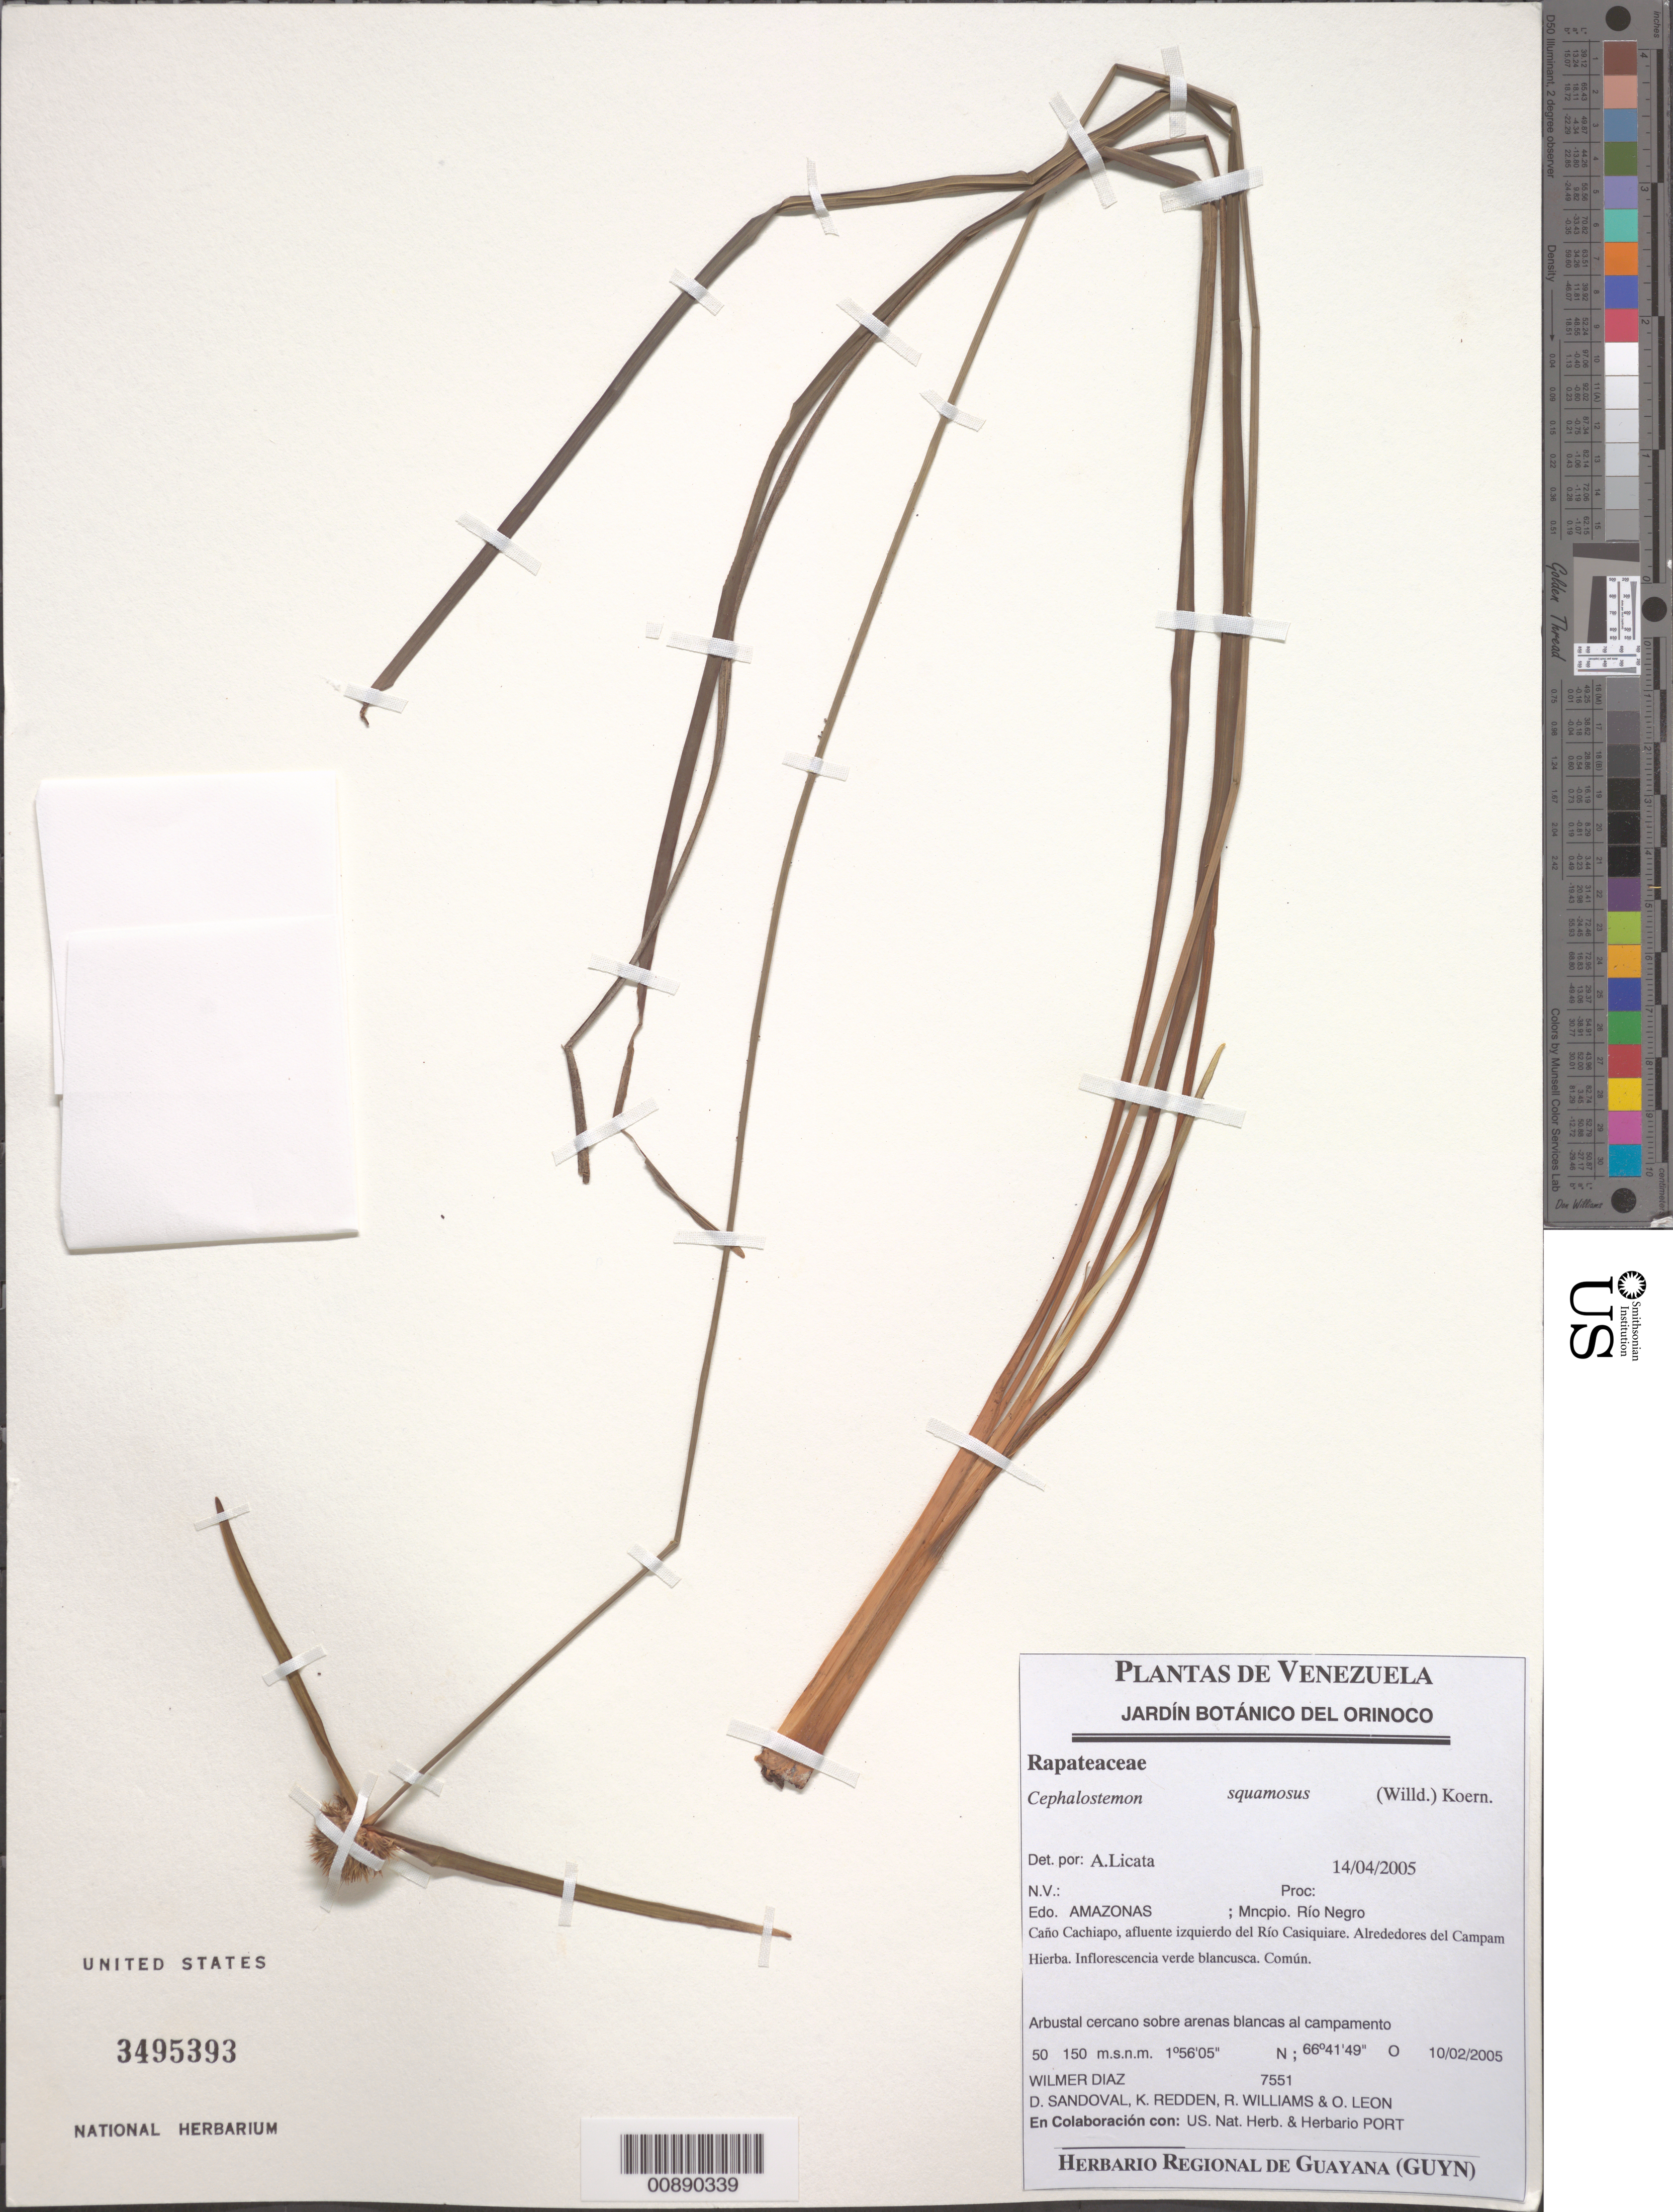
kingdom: Plantae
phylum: Tracheophyta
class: Liliopsida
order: Poales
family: Rapateaceae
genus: Cephalostemon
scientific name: Cephalostemon squamosus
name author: (Willd.) Körn.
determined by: Licata, A., (PORT), Univ. Nac. Exp. de los Llanos Ezequiel Zamora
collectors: W. Díaz P., D. Sandoval, K. M. Redden, R. Williams & O. León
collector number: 7551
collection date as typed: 10-Feb-05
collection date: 2005-02-10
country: Venezuela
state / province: Amazonas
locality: Mun. Río Negro, Caño Cachiapo, afluente del Río Casiquaire, alrededores del Campamento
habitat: Arbustal cercano sobre arenas blancas el campamento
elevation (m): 50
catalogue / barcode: US 3495393